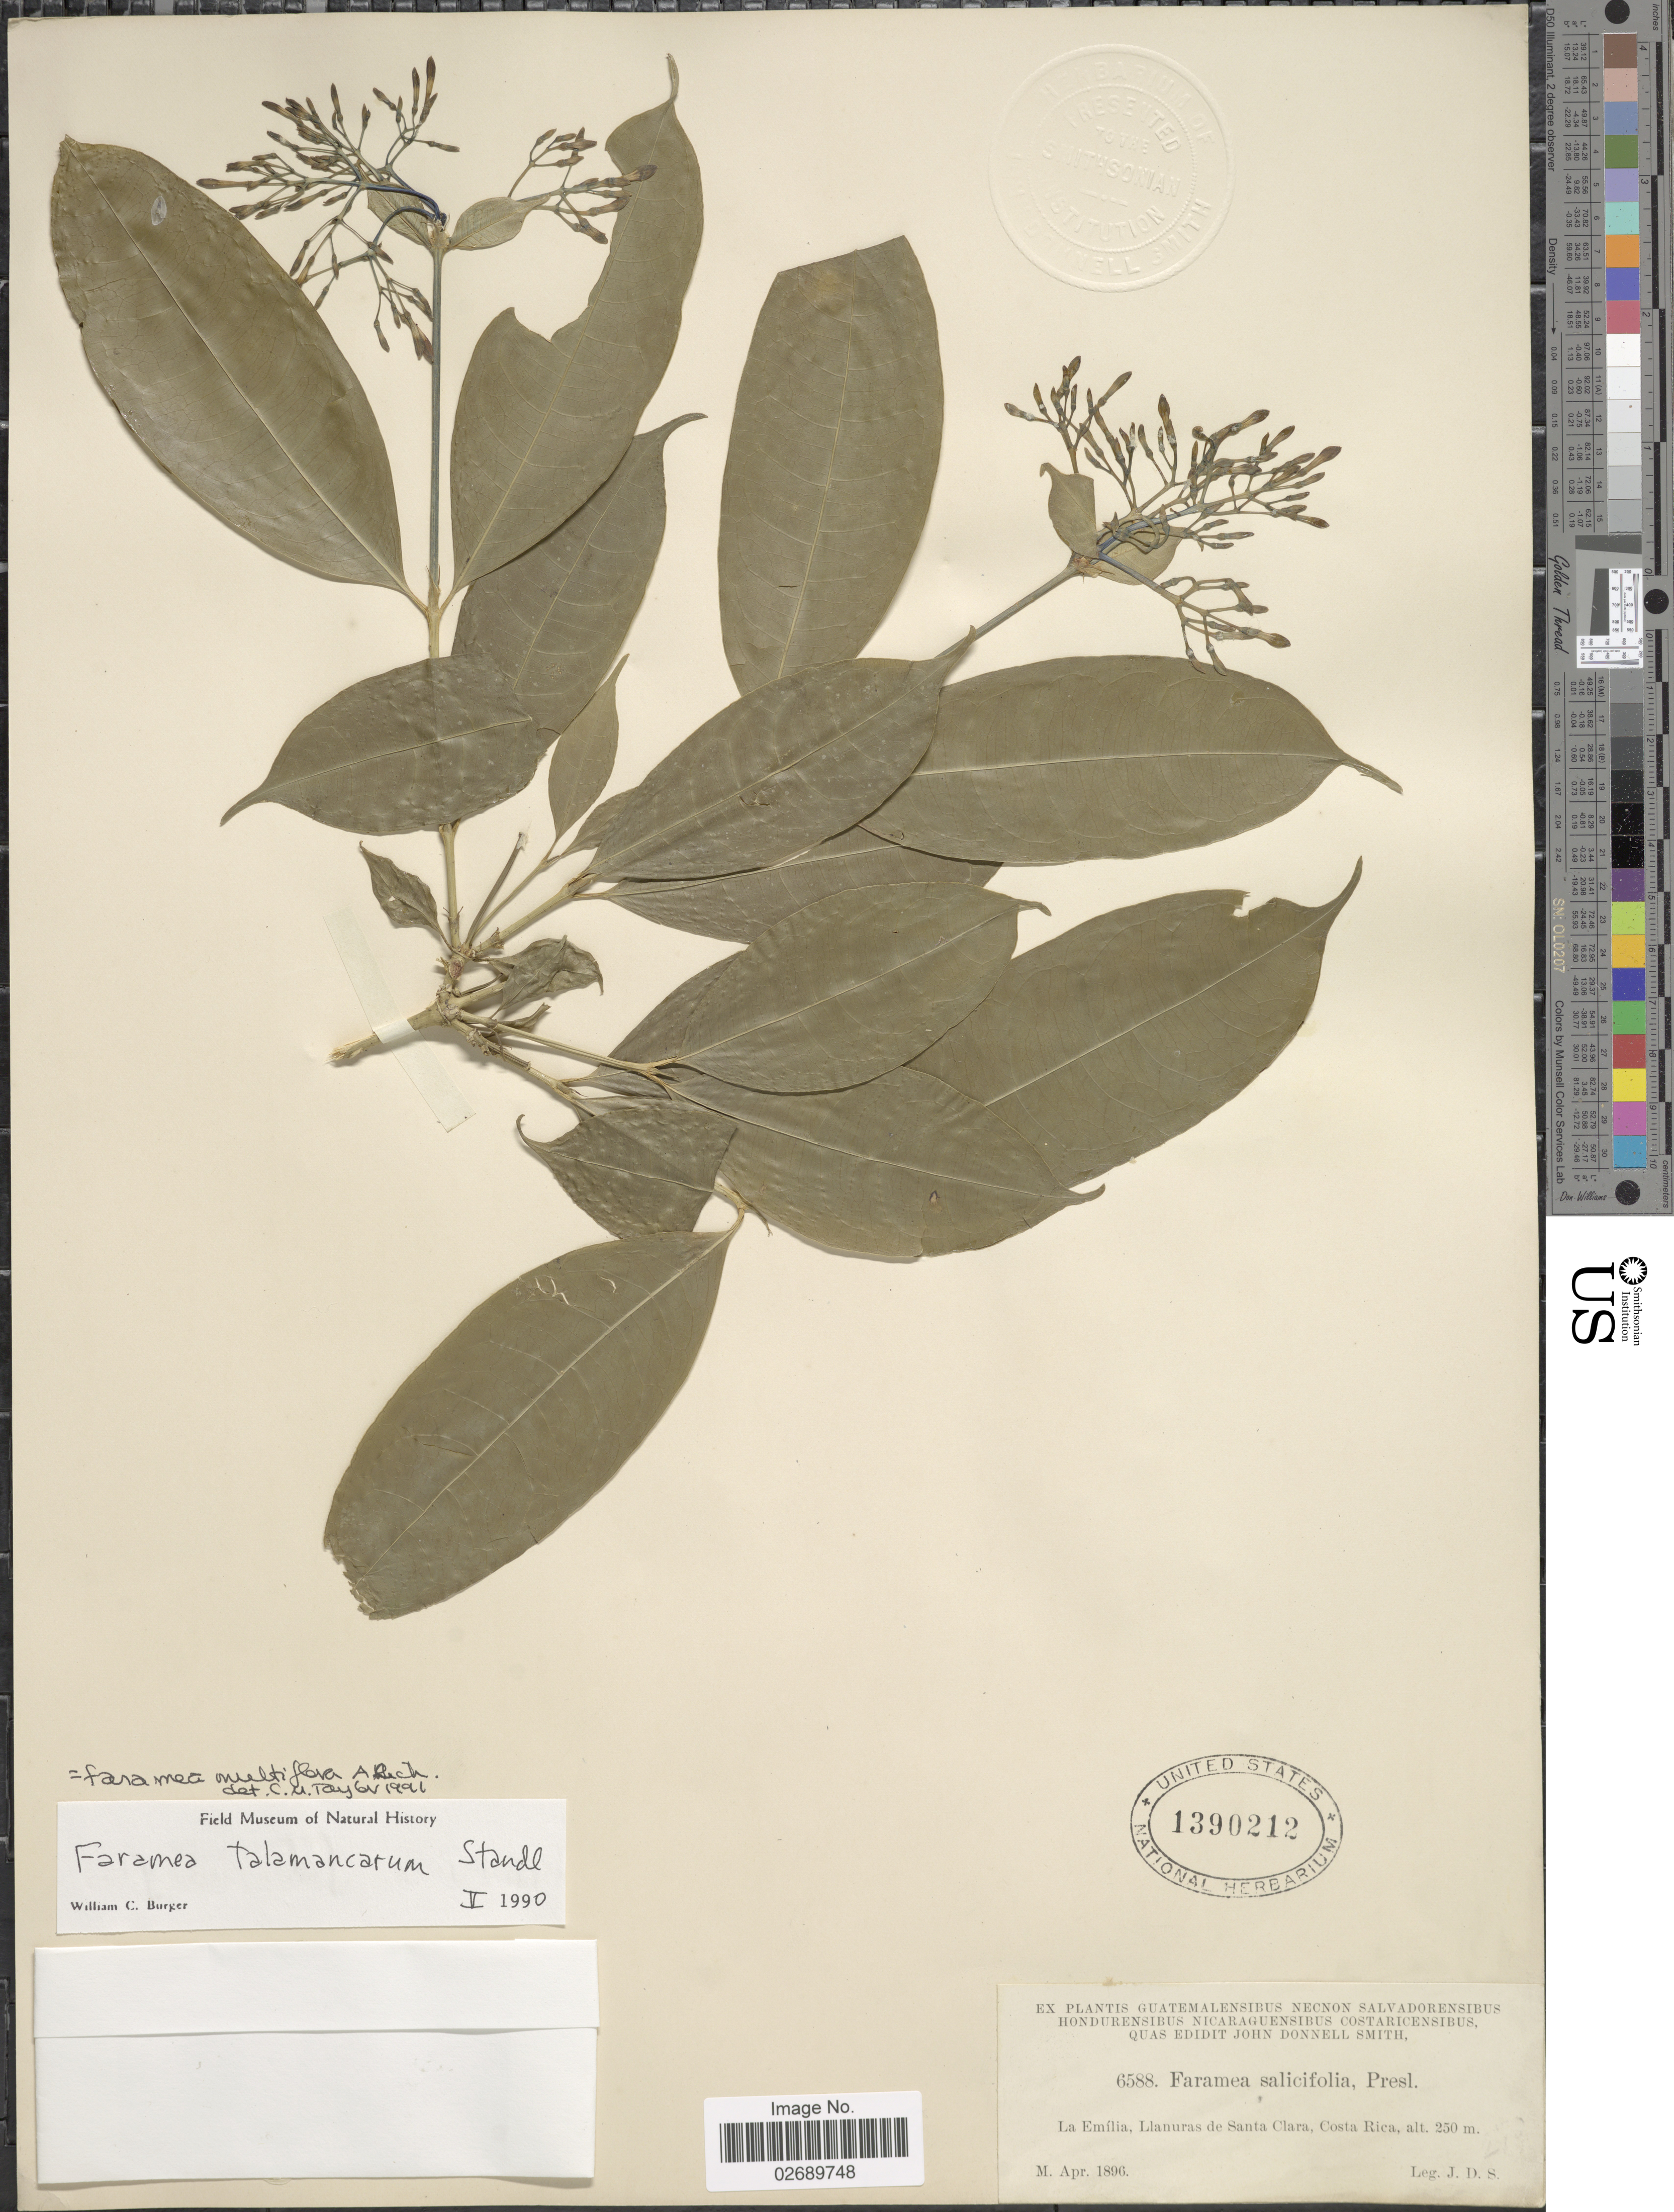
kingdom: Plantae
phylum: Tracheophyta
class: Magnoliopsida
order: Gentianales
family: Rubiaceae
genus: Faramea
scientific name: Faramea multiflora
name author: A. Rich. ex DC.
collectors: J. Donnell Smith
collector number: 6588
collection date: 1896-04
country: Costa Rica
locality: La Emilia, Llanuras de Santa Clara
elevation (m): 250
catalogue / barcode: US 1390212